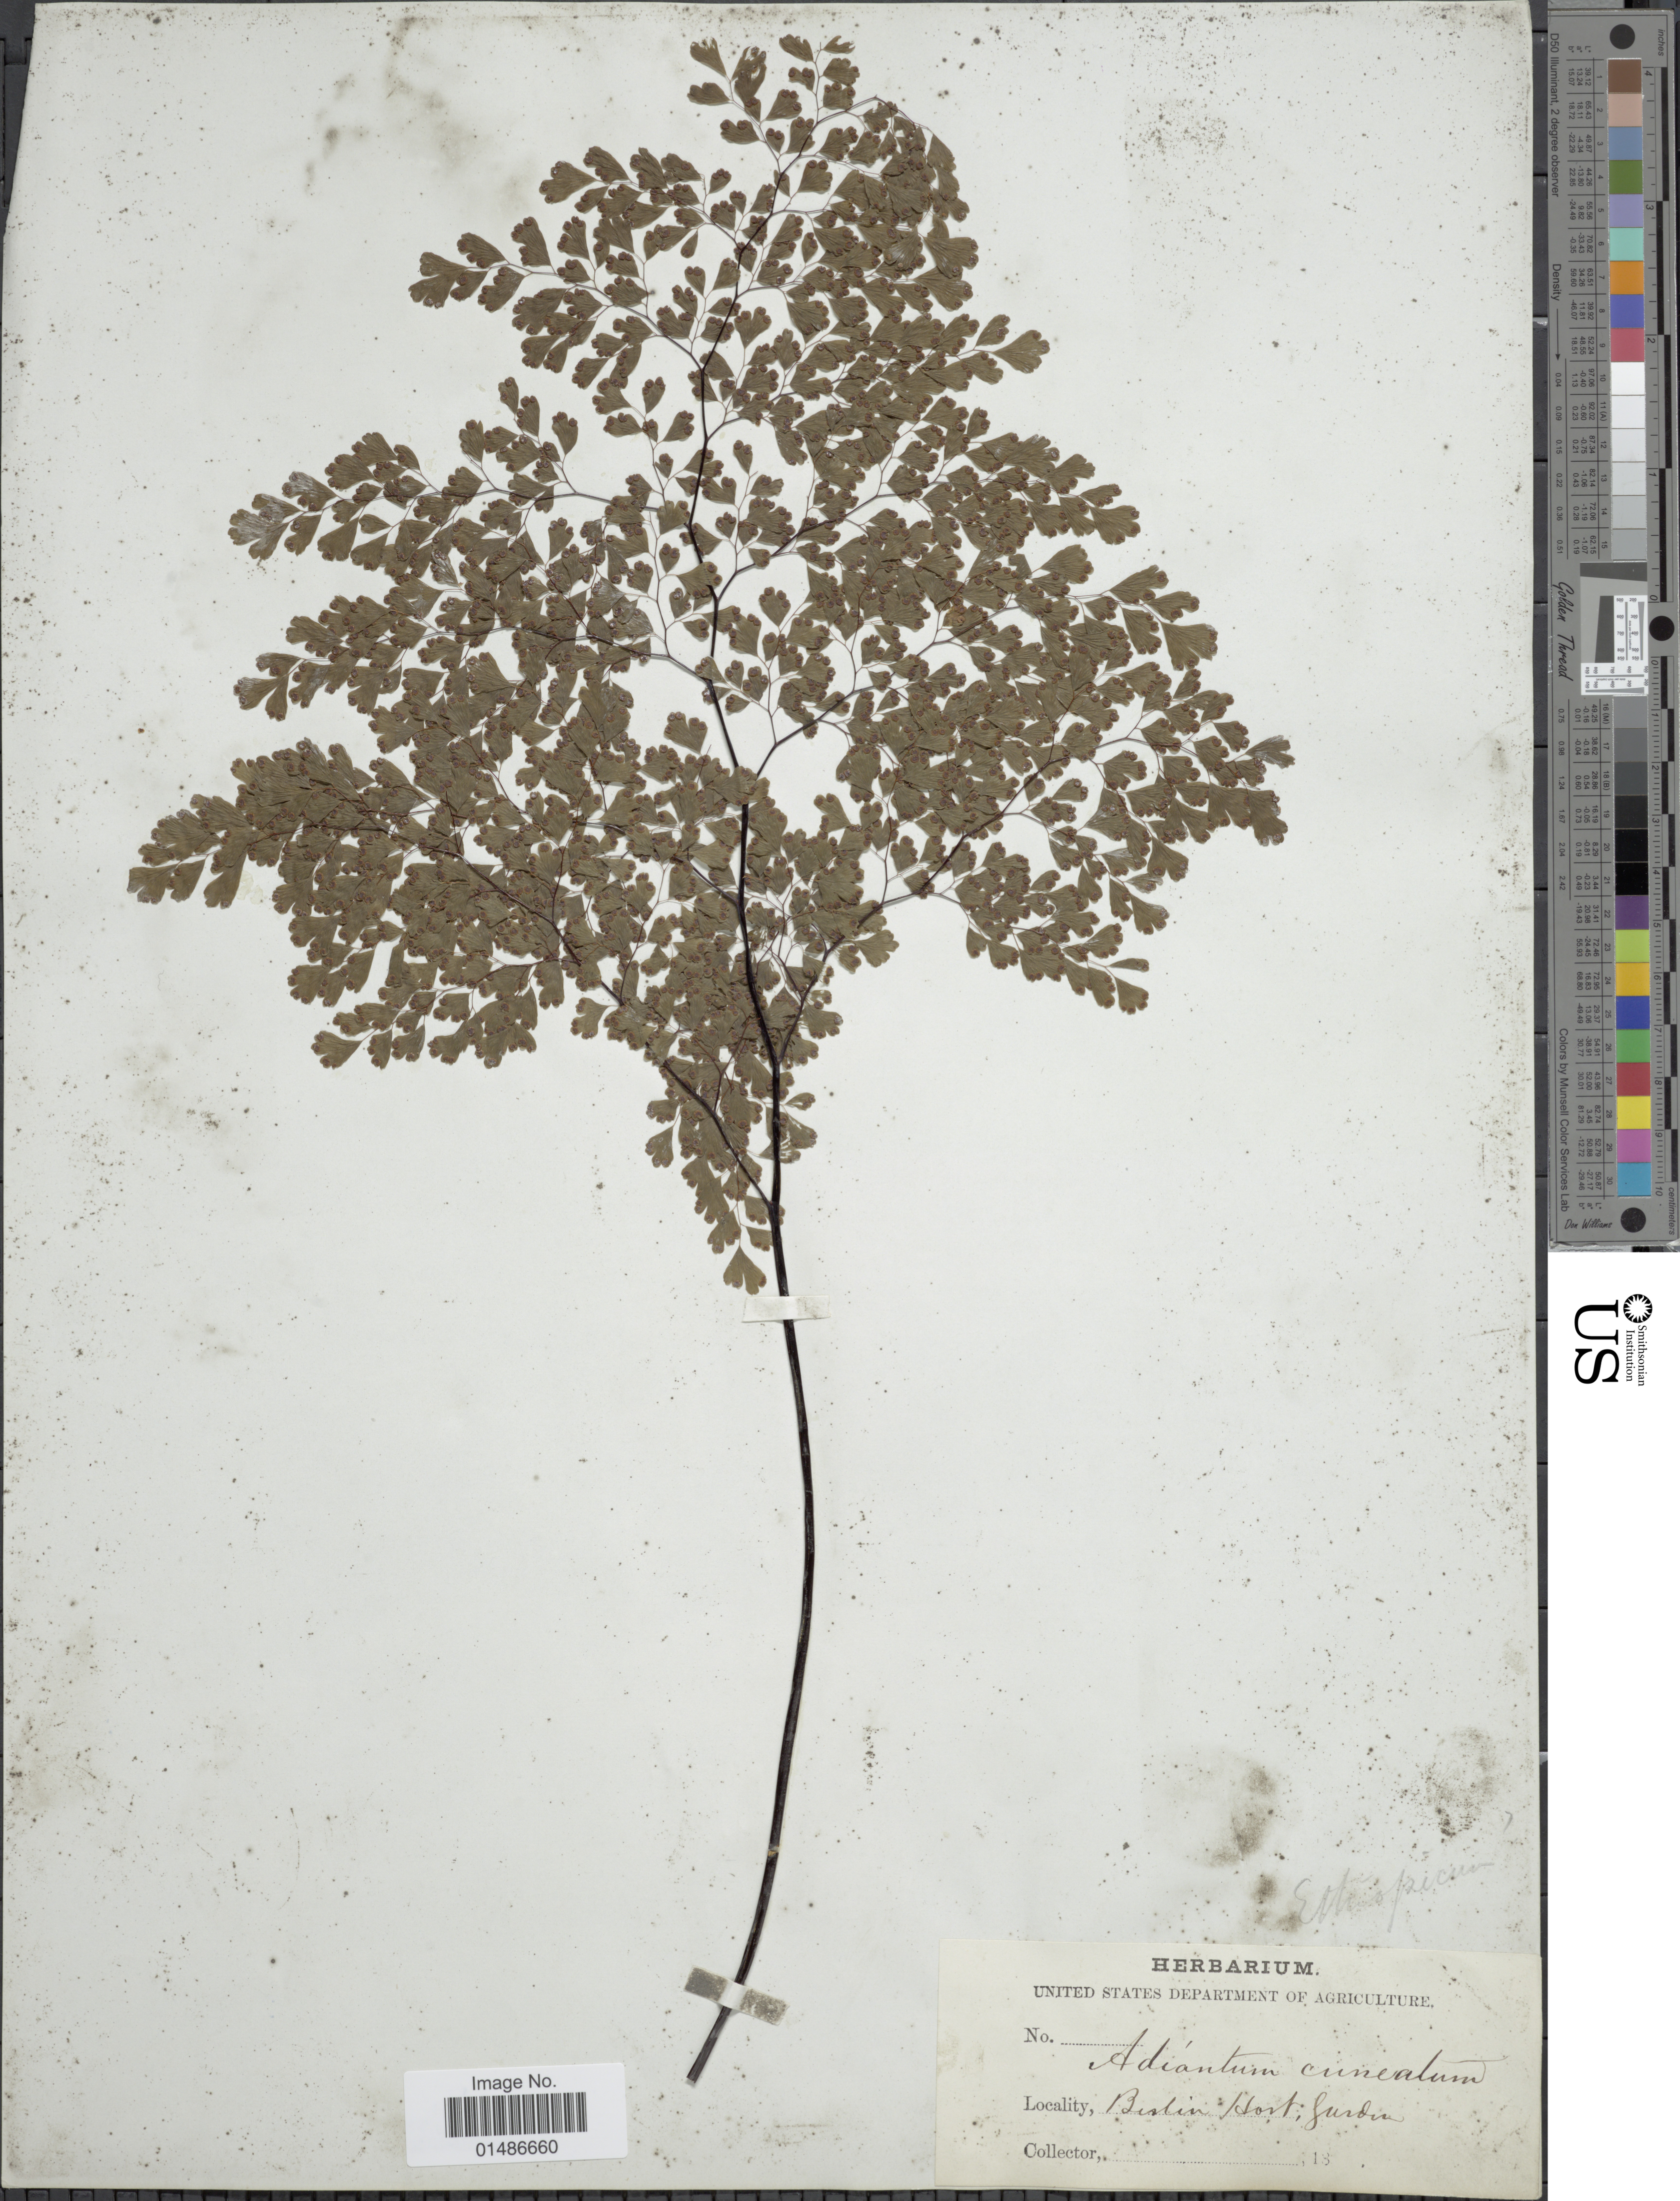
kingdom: Plantae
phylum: Tracheophyta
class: Polypodiopsida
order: Polypodiales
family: Pteridaceae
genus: Adiantum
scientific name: Adiantum raddianum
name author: C. Presl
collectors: Facchini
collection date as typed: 18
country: Germany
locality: Berlin Hort. Garden.